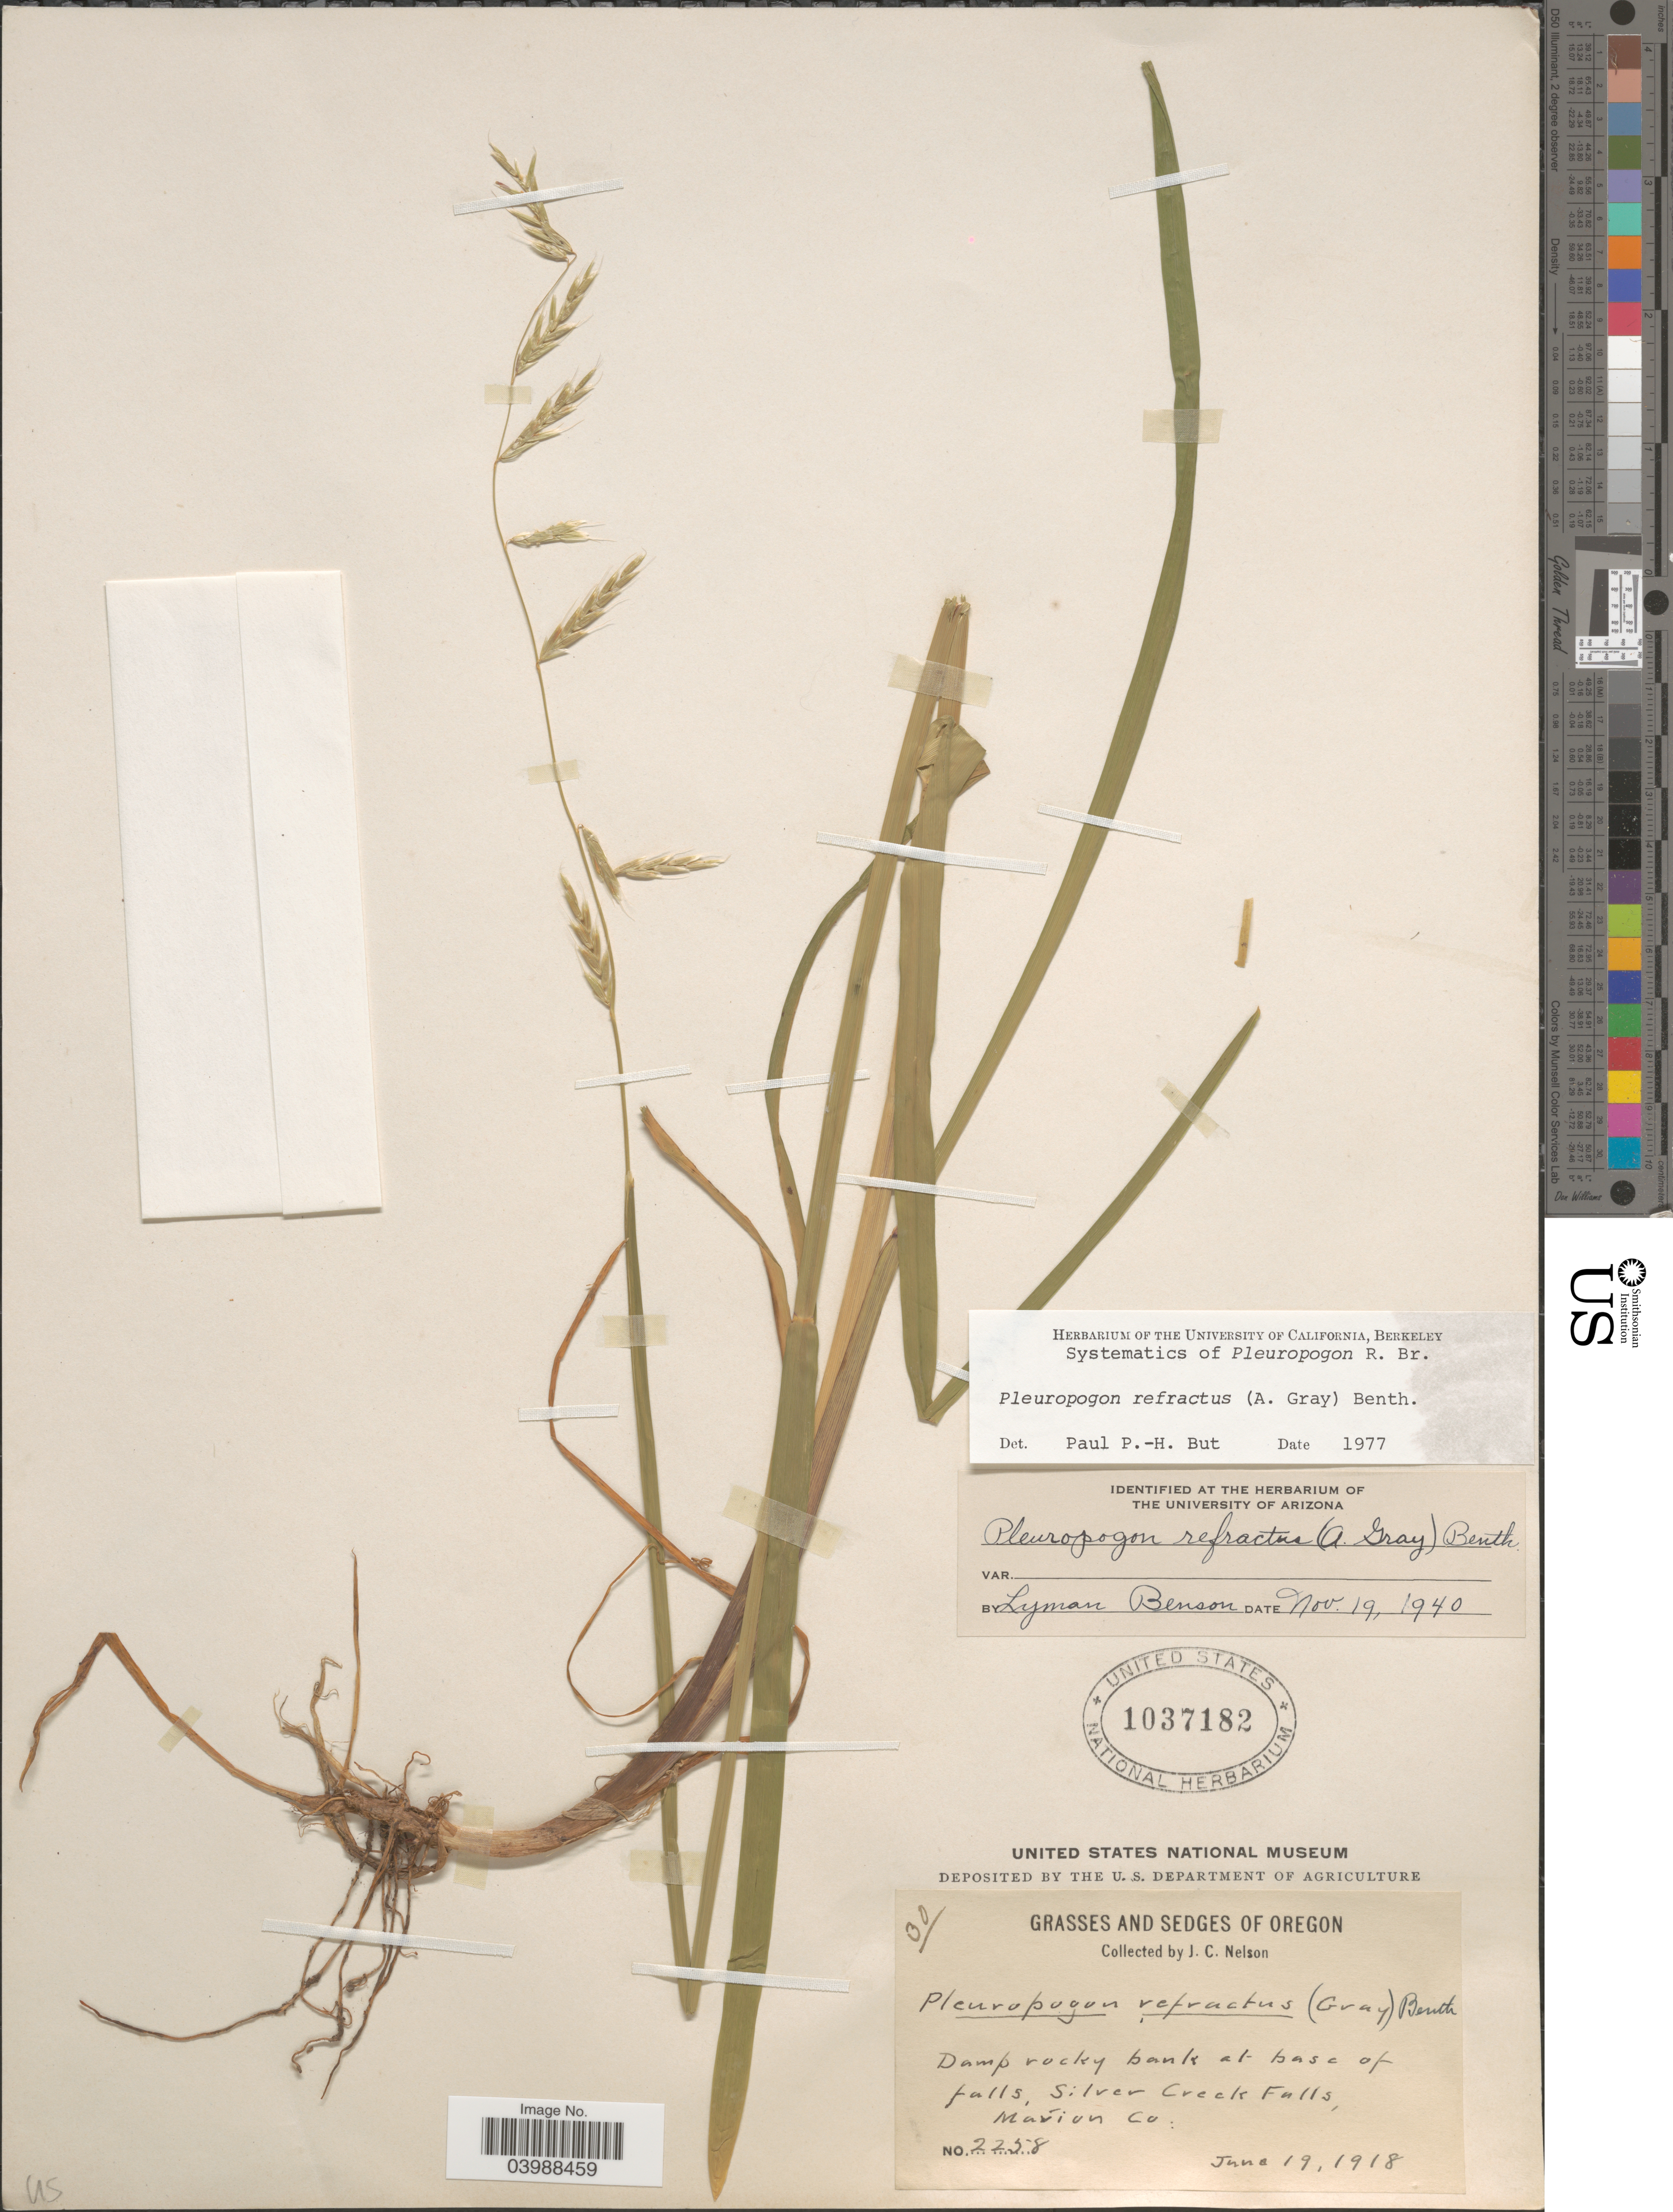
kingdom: Plantae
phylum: Tracheophyta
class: Liliopsida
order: Poales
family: Poaceae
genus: Pleuropogon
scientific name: Pleuropogon refractus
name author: (A. Gray) Benth.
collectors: J. C. Nelson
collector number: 2258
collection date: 1918-06-19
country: United States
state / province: Oregon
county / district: Marion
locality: Silver Creek Falls, Marion Co.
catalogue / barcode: US 1037182